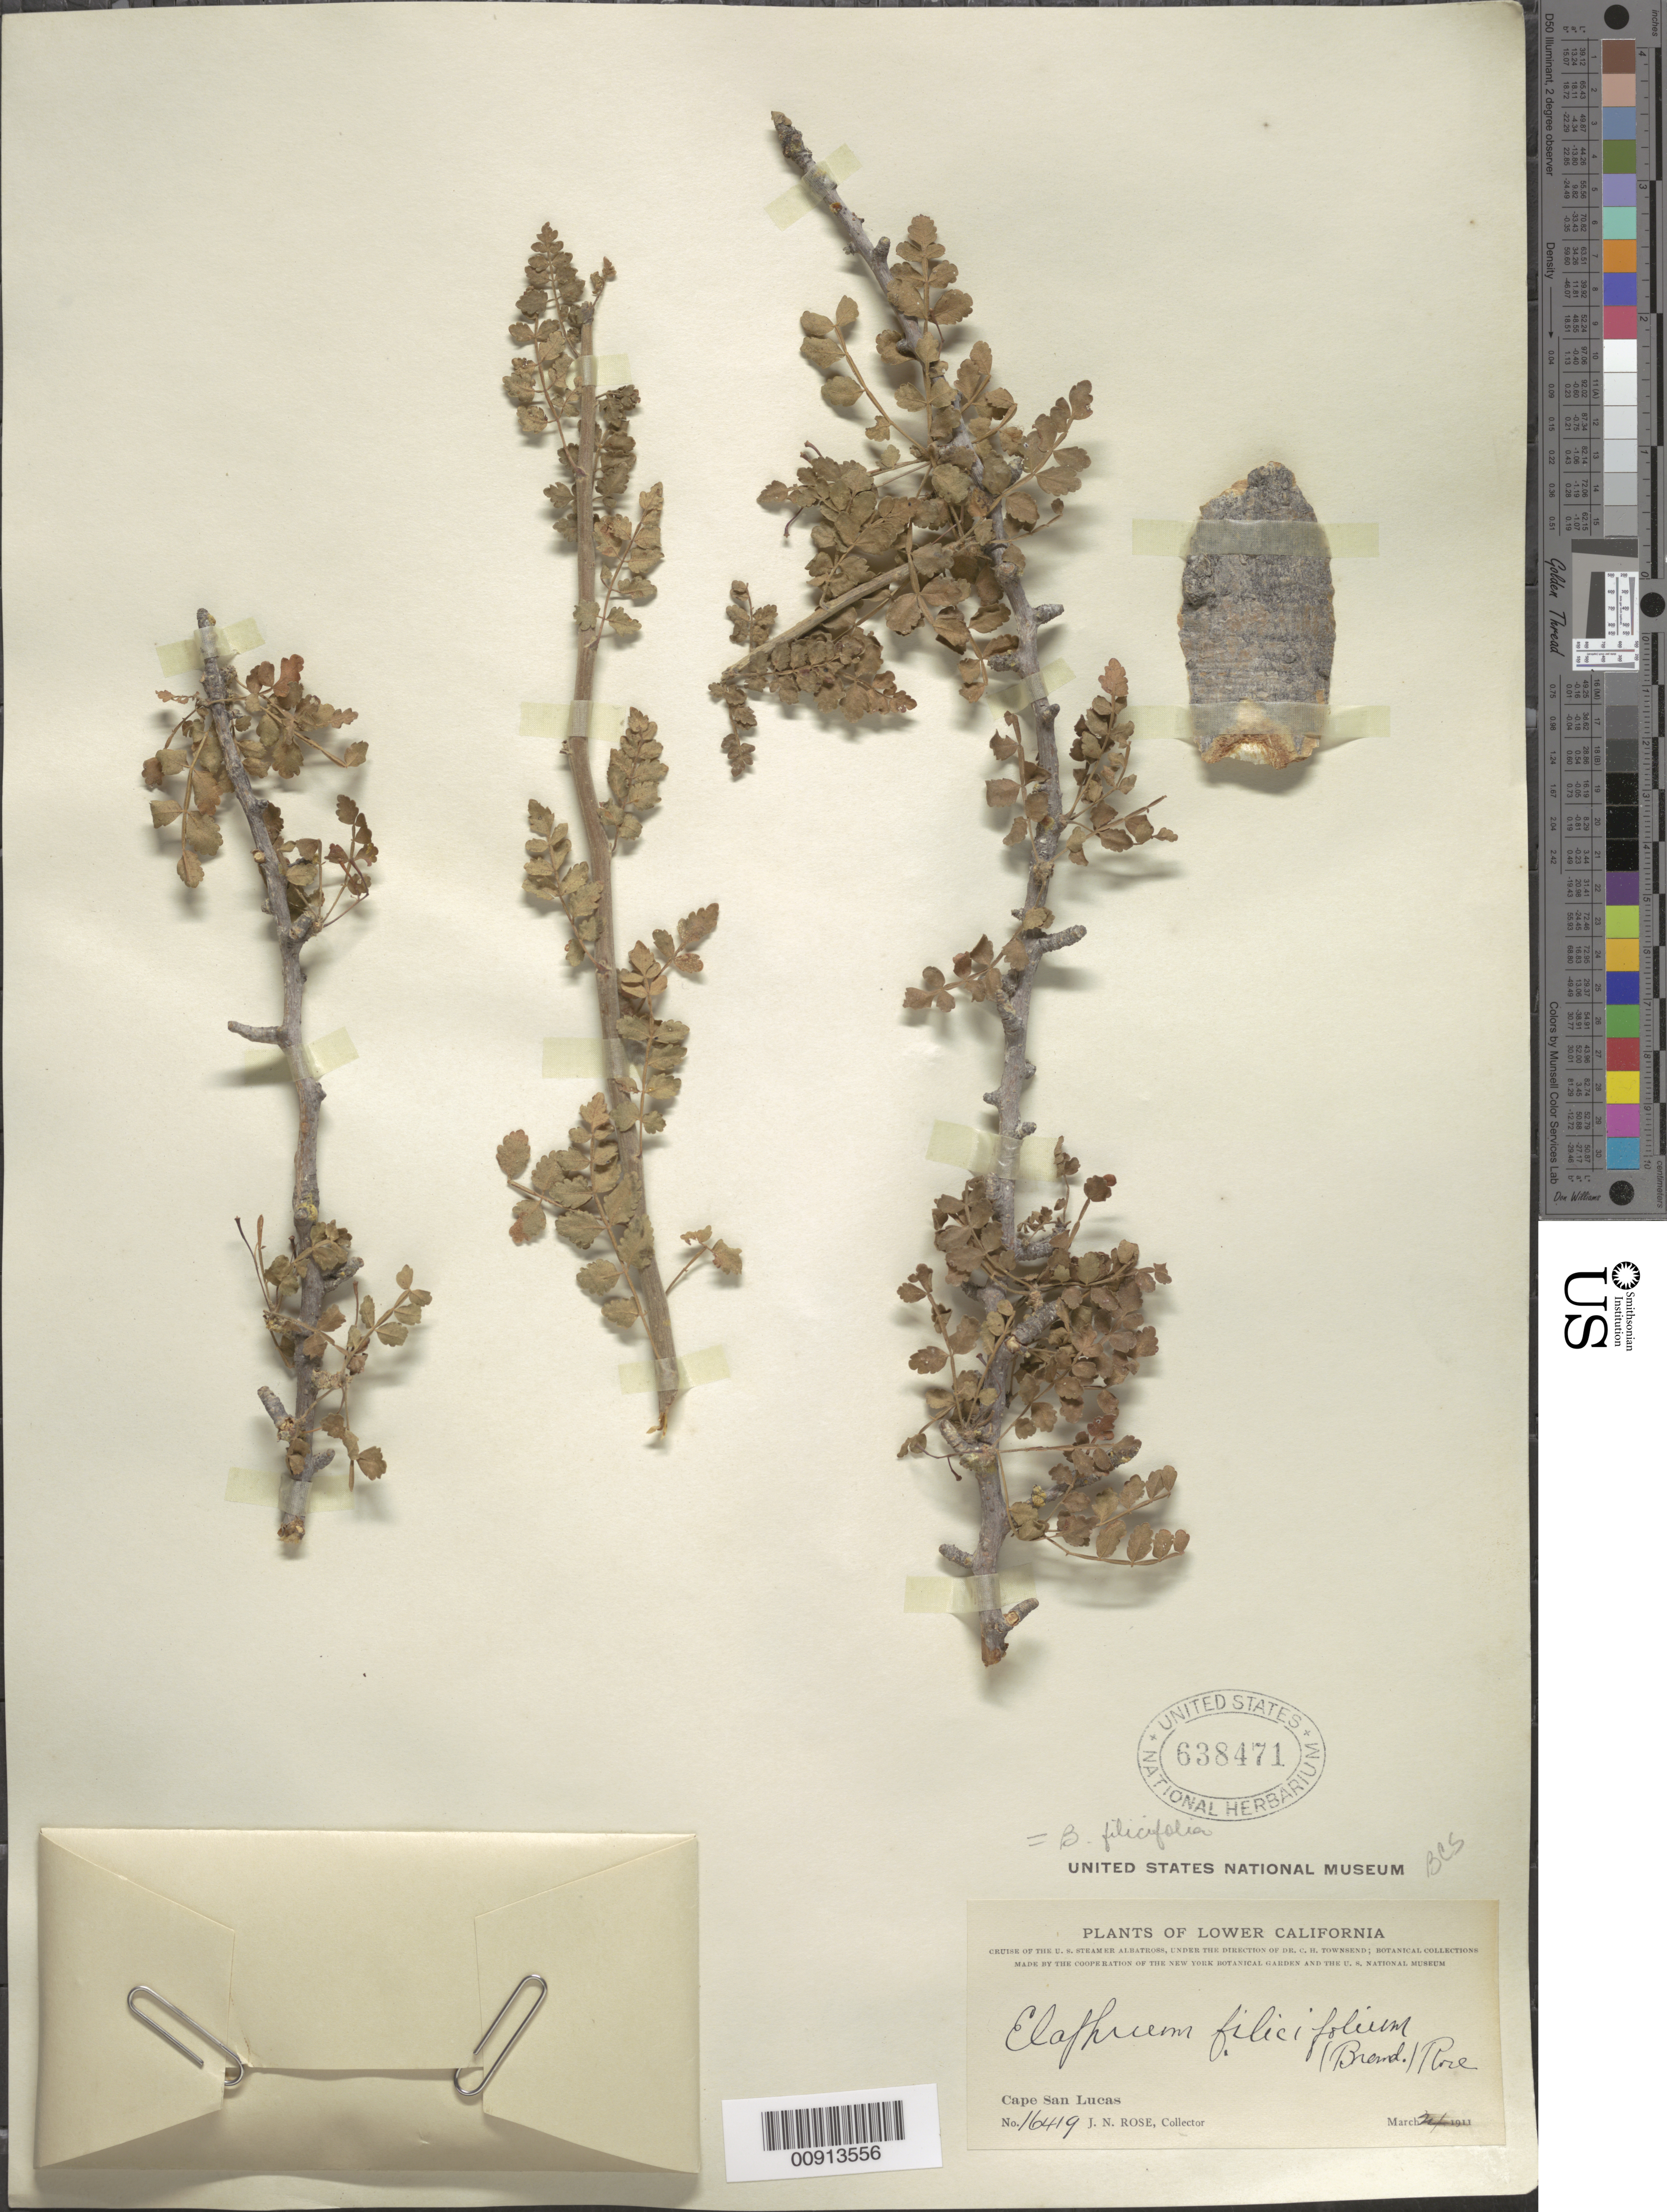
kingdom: Plantae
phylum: Tracheophyta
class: Magnoliopsida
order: Sapindales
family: Burseraceae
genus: Bursera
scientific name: Bursera filicifolia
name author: Brandegee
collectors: J. N. Rose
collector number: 16419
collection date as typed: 24 Mar 1911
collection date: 1911-03-24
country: Mexico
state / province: Baja California Sur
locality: Cape San Lucas, Lower California.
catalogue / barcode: US 638471